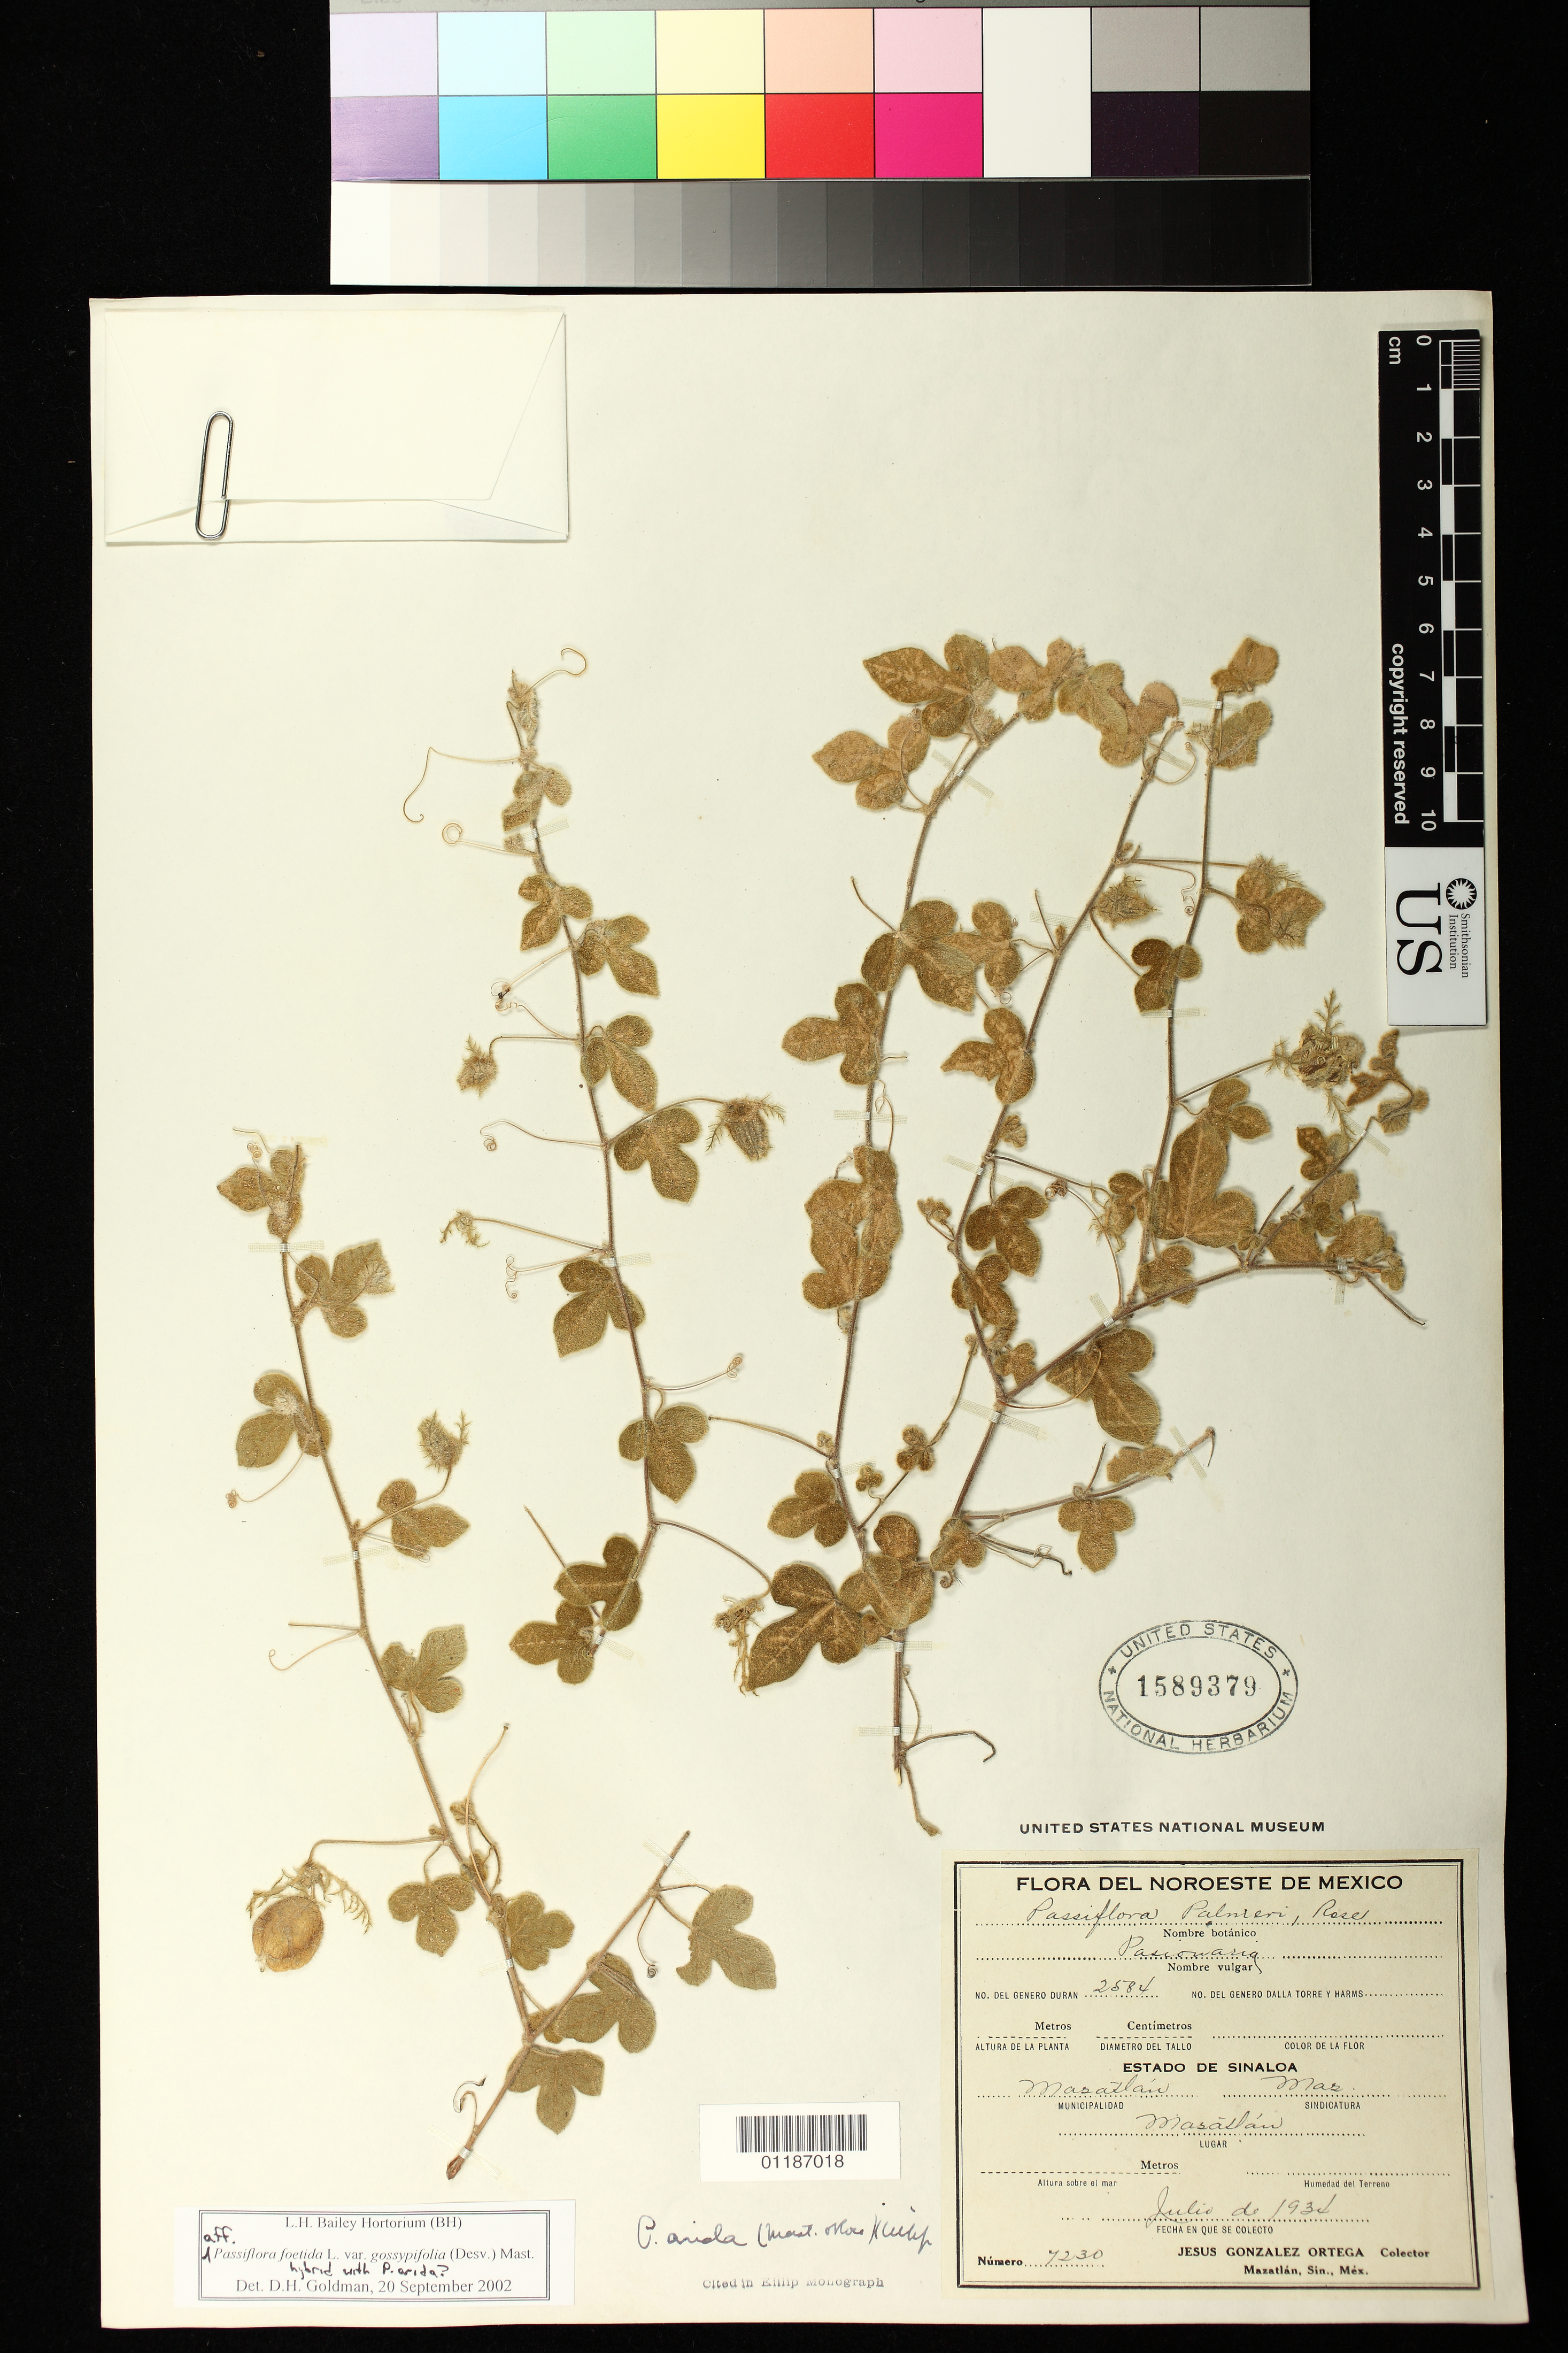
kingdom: Plantae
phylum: Tracheophyta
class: Magnoliopsida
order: Malpighiales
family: Passifloraceae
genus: Passiflora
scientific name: Passiflora pentaschista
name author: (Killip) Svoboda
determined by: Svoboda, Harlan T., (NA), US Department of Agriculture (UNITED STATES)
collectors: J. Ortega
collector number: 7230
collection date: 1942-07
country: Mexico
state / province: Sinaloa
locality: Mazatlan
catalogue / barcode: US 1589379